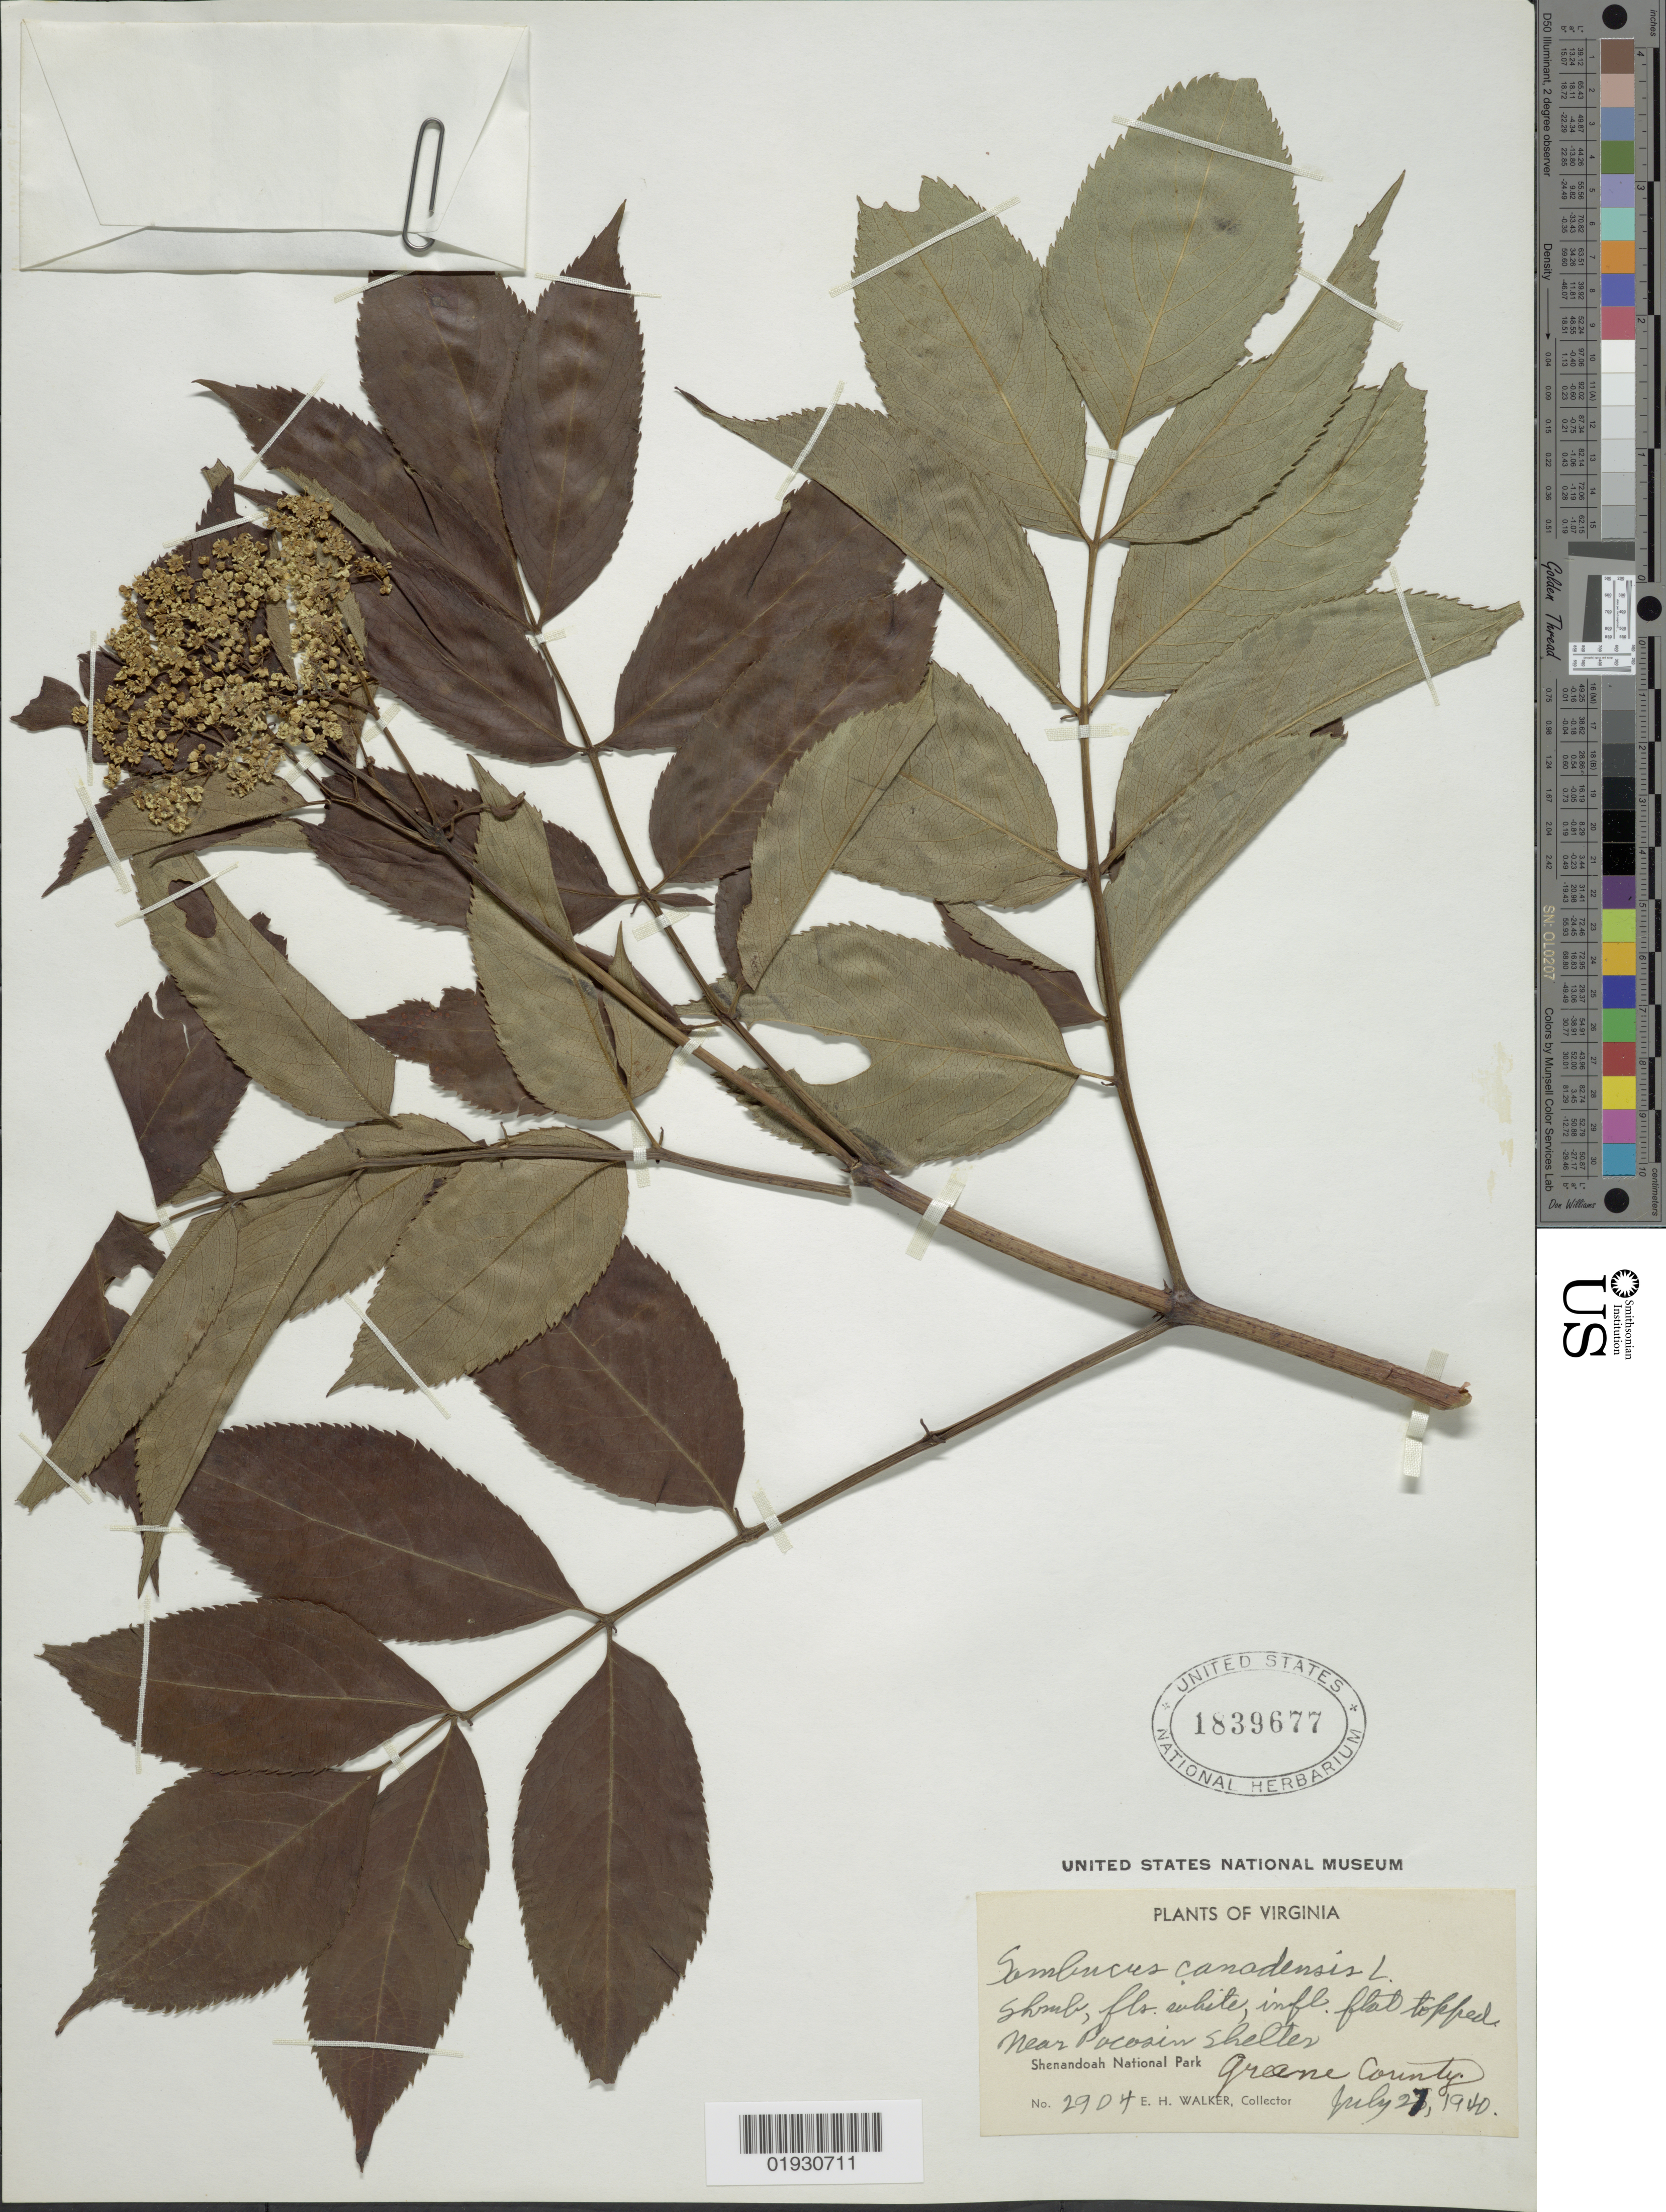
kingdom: Plantae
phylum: Tracheophyta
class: Magnoliopsida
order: Dipsacales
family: Viburnaceae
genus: Sambucus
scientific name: Sambucus canadensis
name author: L.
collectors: E. H. Walker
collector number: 2904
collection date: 1940-07-27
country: United States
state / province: Virginia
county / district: Greene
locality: Near Pocosin Shelter, Shenandoah National Park, Greene County.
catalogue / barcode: US 1839677